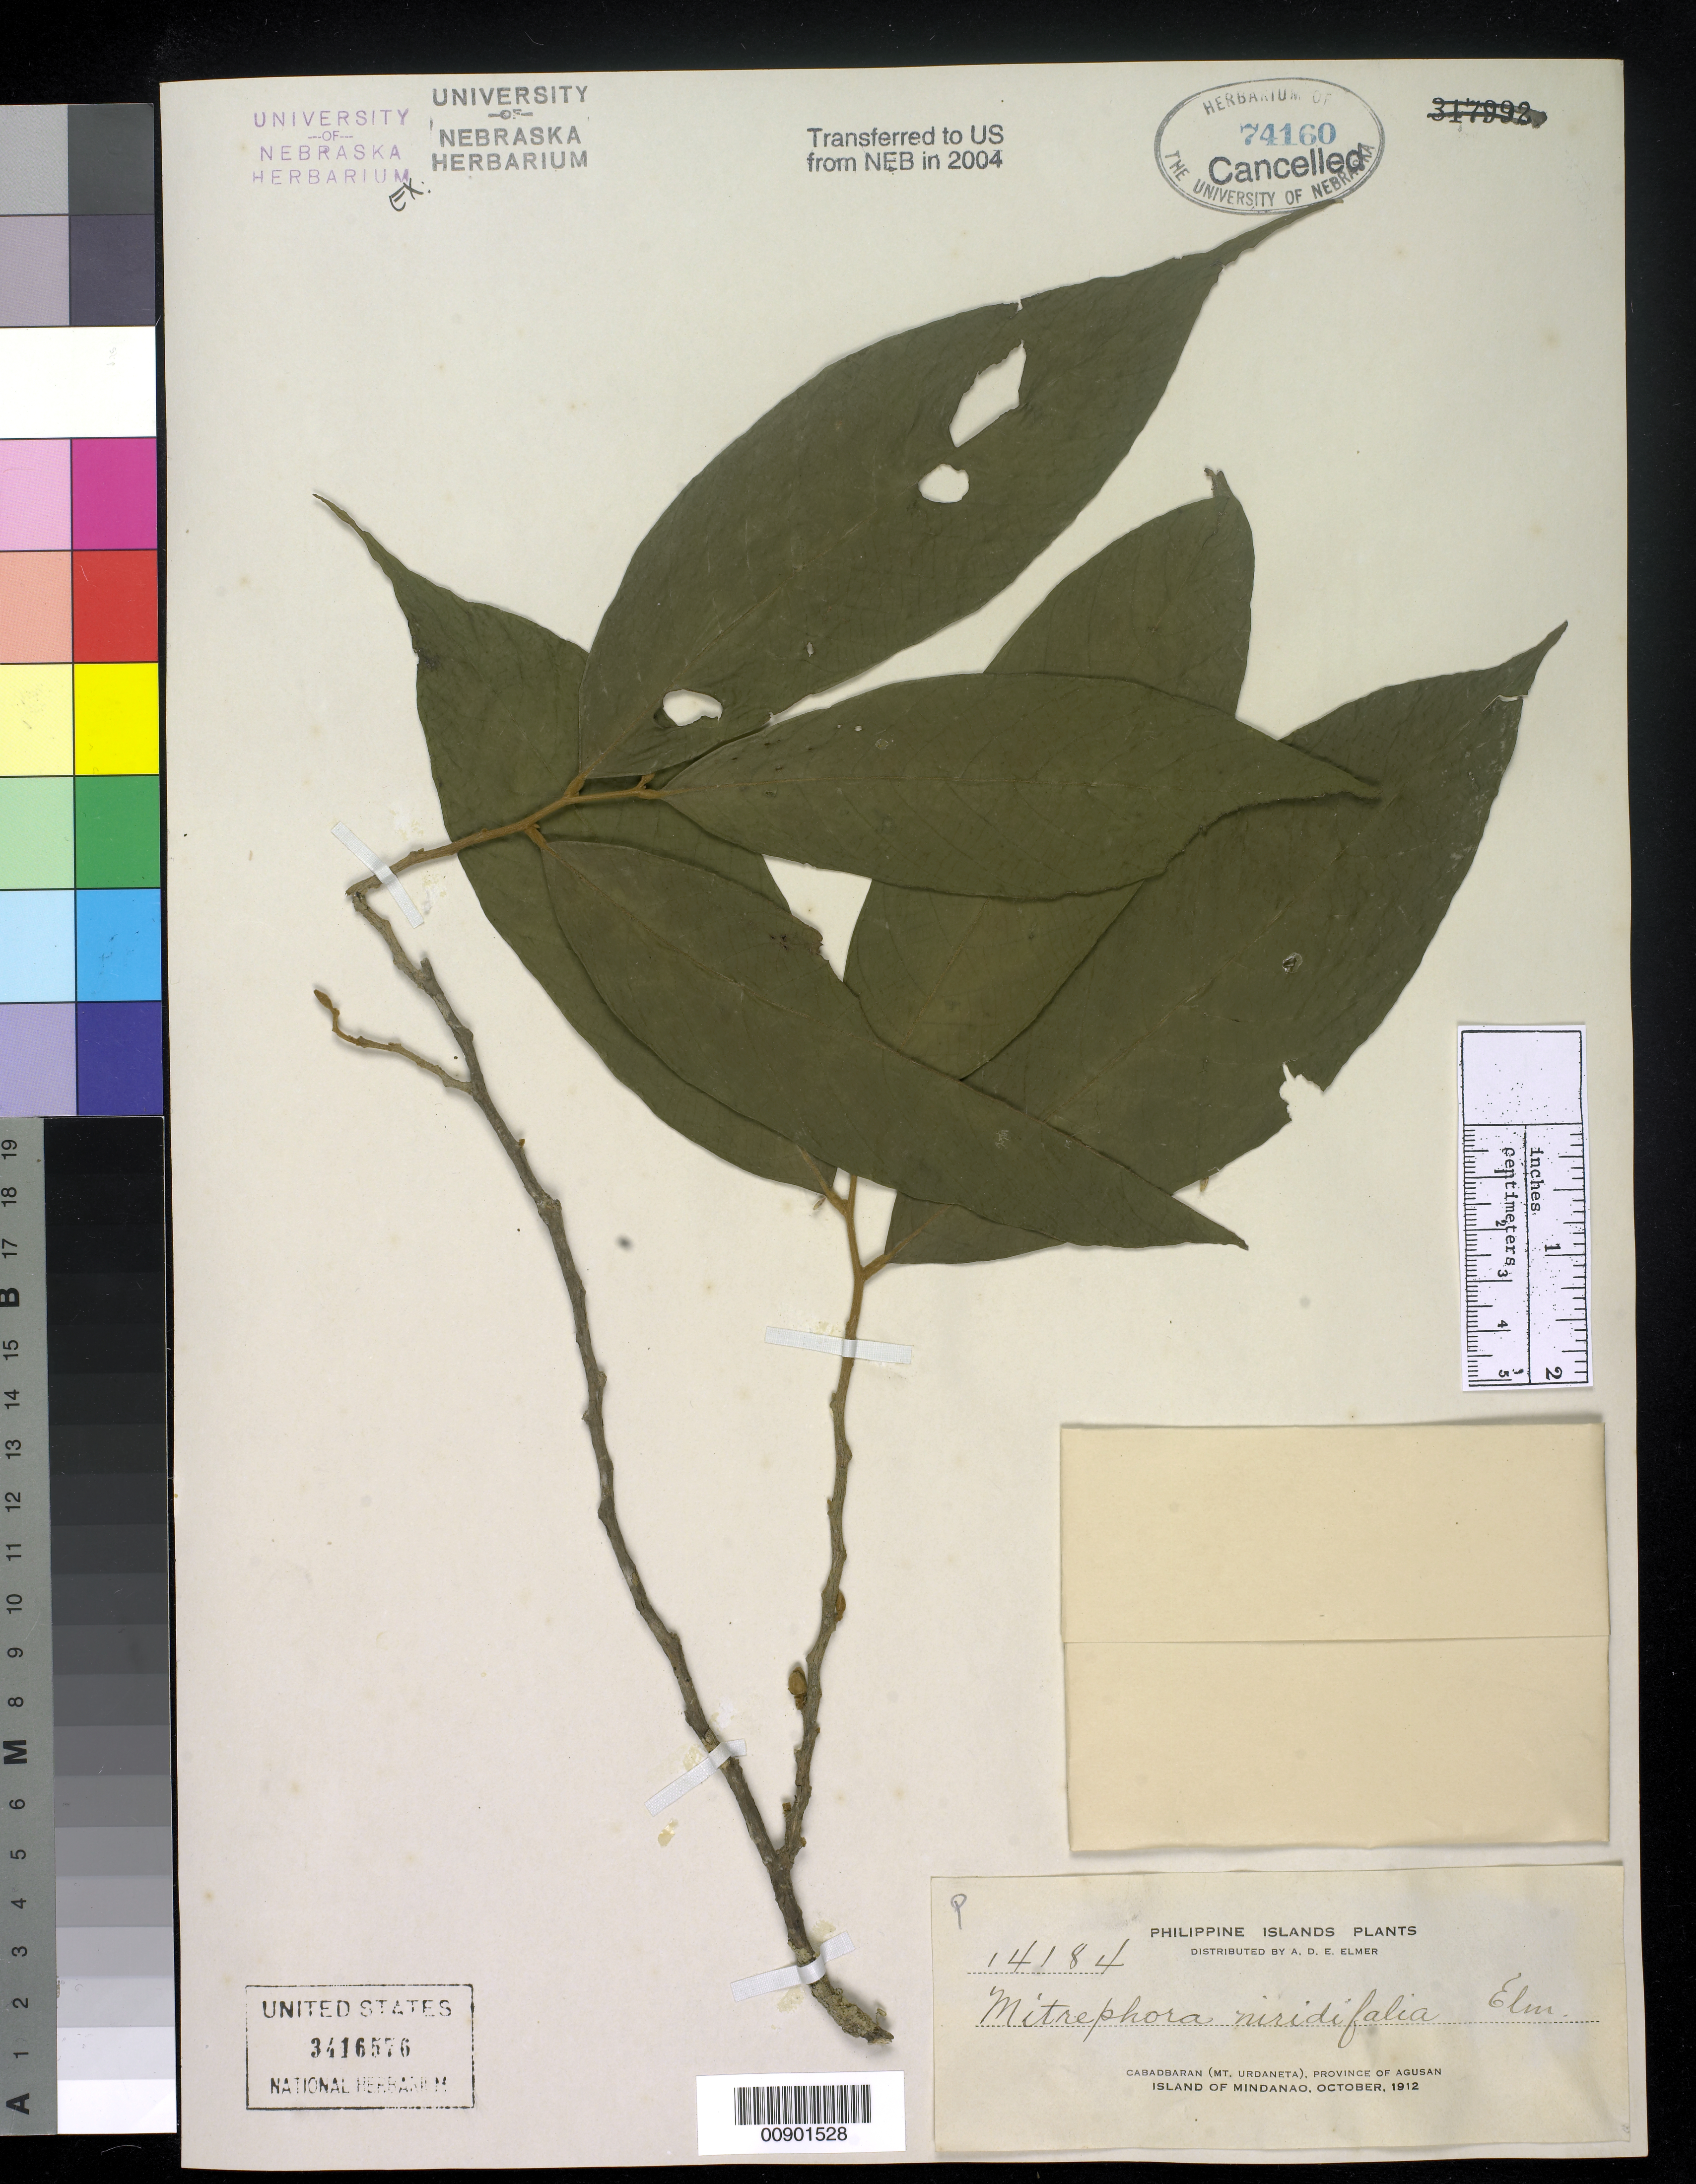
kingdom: Plantae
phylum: Tracheophyta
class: Magnoliopsida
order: Magnoliales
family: Annonaceae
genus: Mitrephora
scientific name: Mitrephora viridifolia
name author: Elmer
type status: Isotype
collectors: A. D. E. Elmer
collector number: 14184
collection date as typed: Oct 1912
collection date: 1912-10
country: Philippines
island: Mindanao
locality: Cabadbaran (Mt. Urdaneta), Province of Agusan.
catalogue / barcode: US 3416576